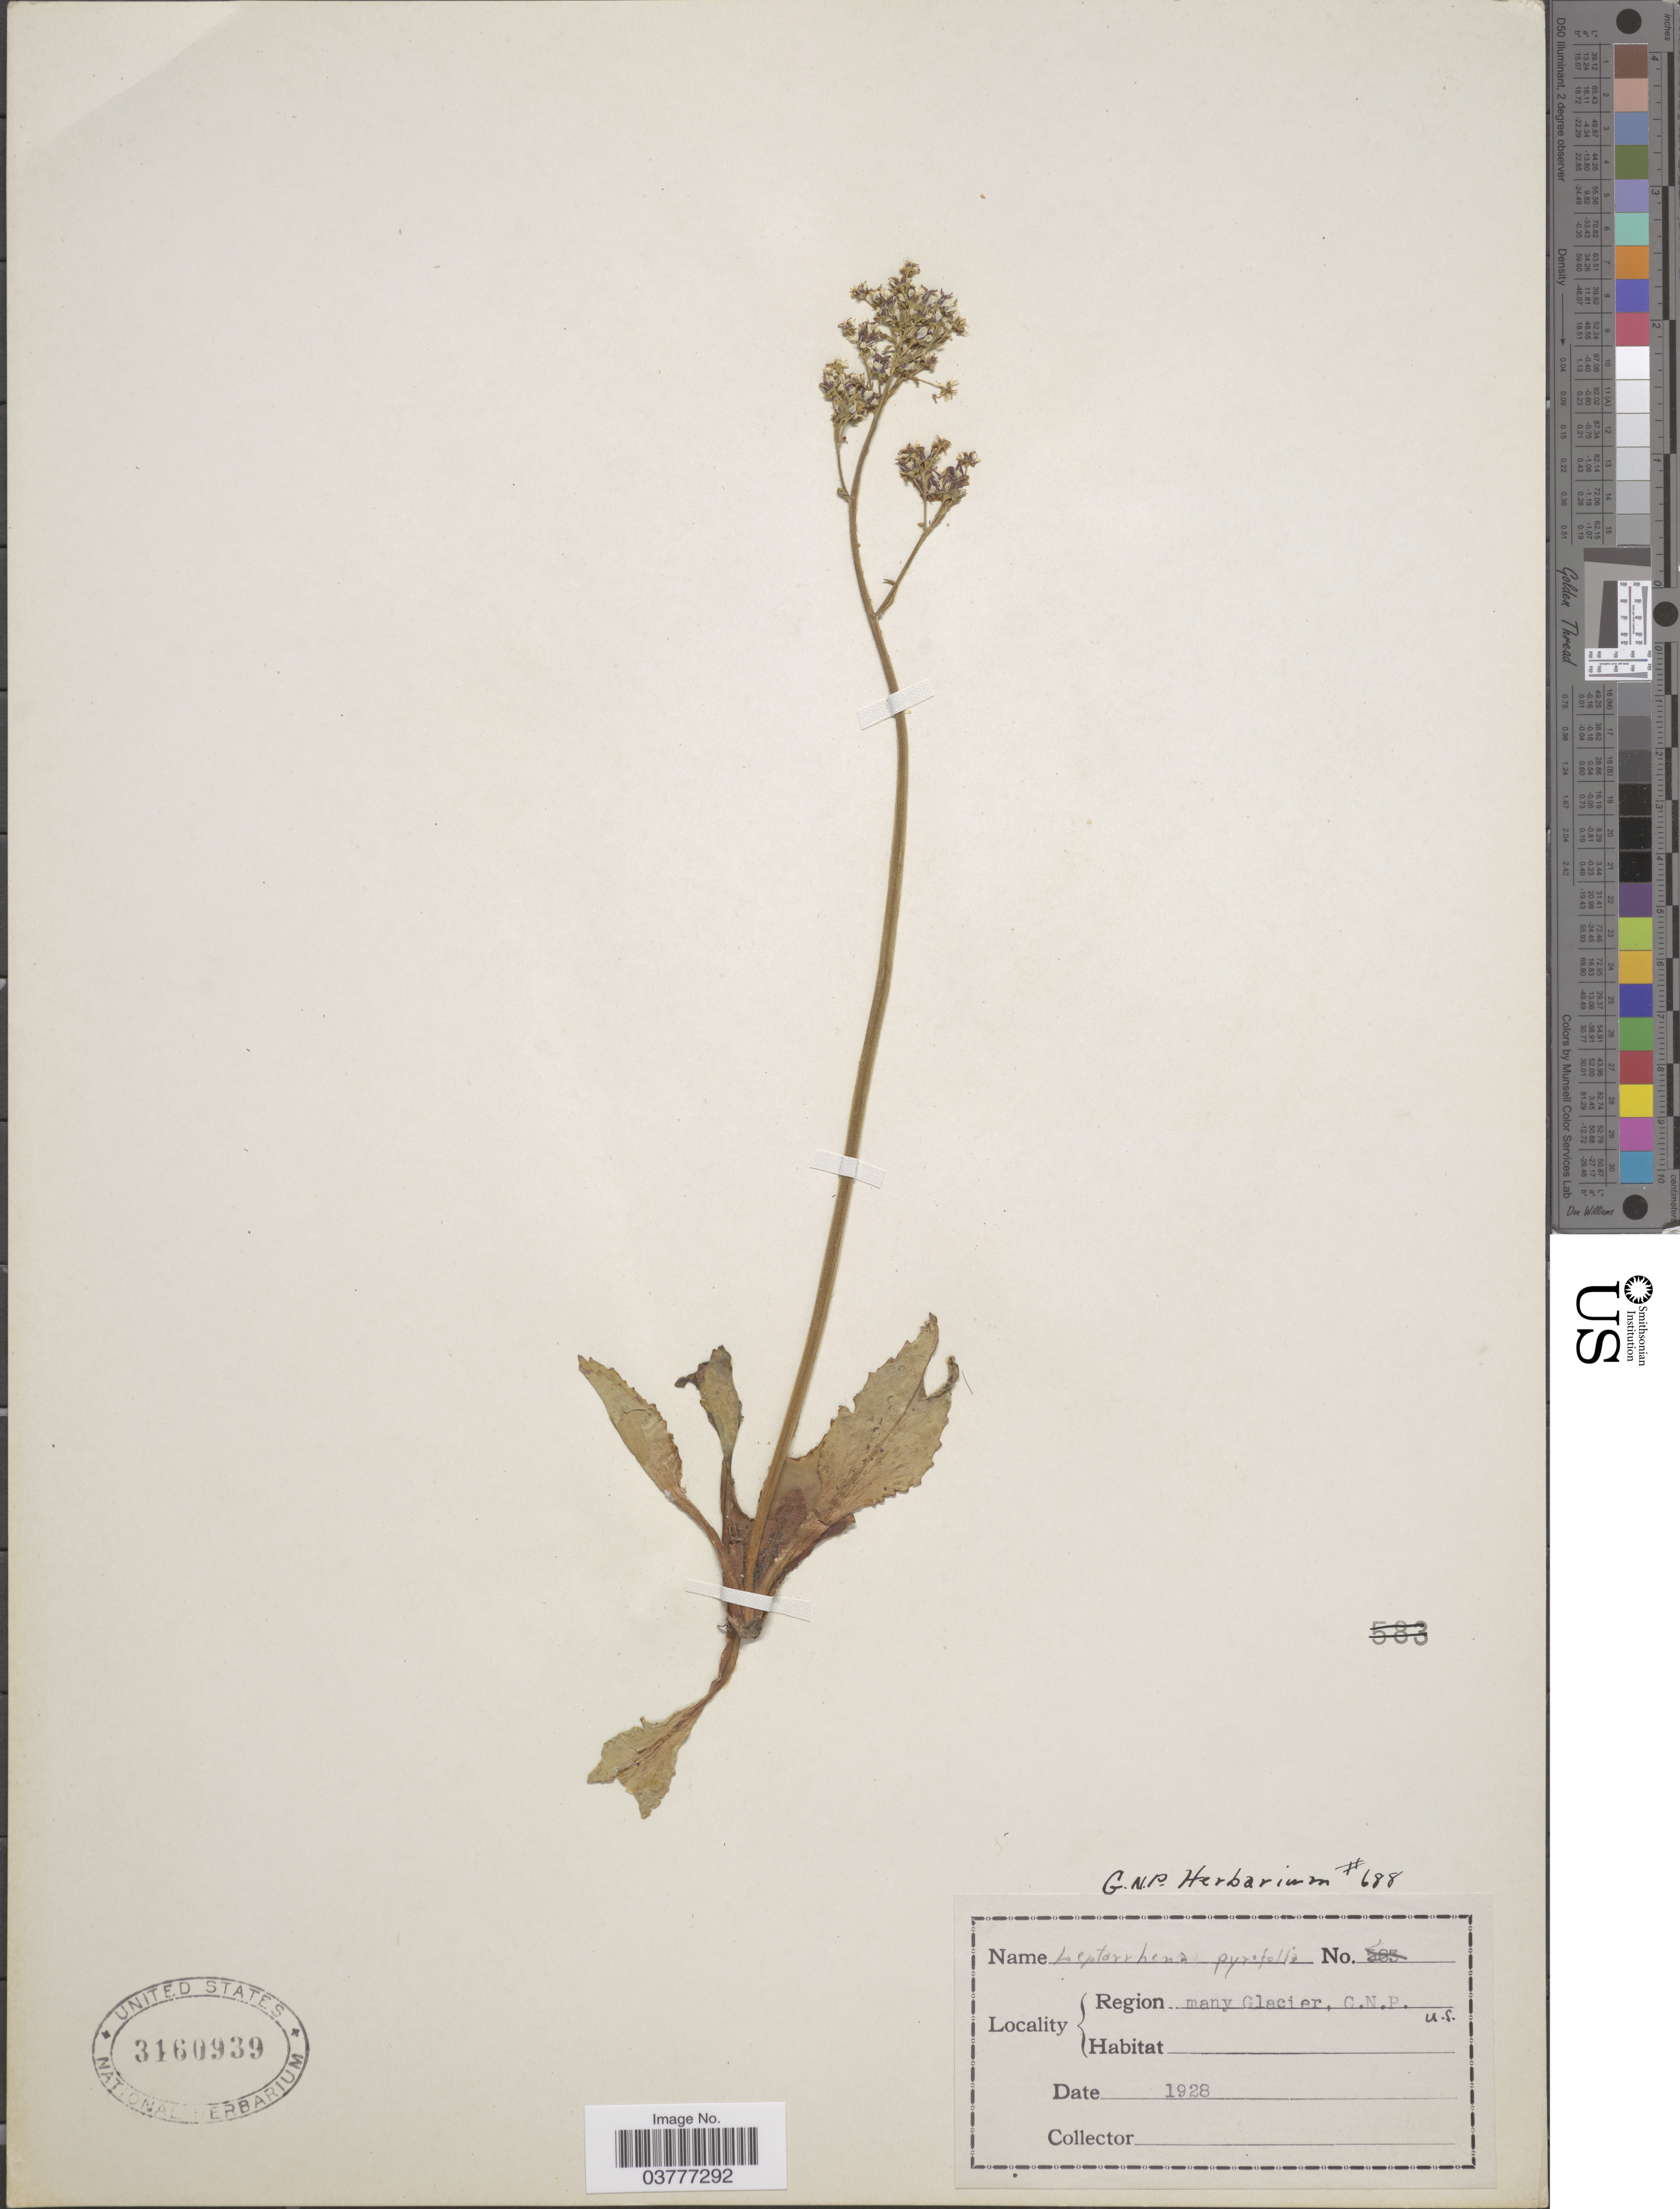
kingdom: Plantae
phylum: Tracheophyta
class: Magnoliopsida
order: Saxifragales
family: Saxifragaceae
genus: Leptarrhena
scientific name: Leptarrhena pyrolifolia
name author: (D. Don) Ser.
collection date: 1928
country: United States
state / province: Montana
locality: Region many Glacier, G.N.P.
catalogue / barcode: US 3160939